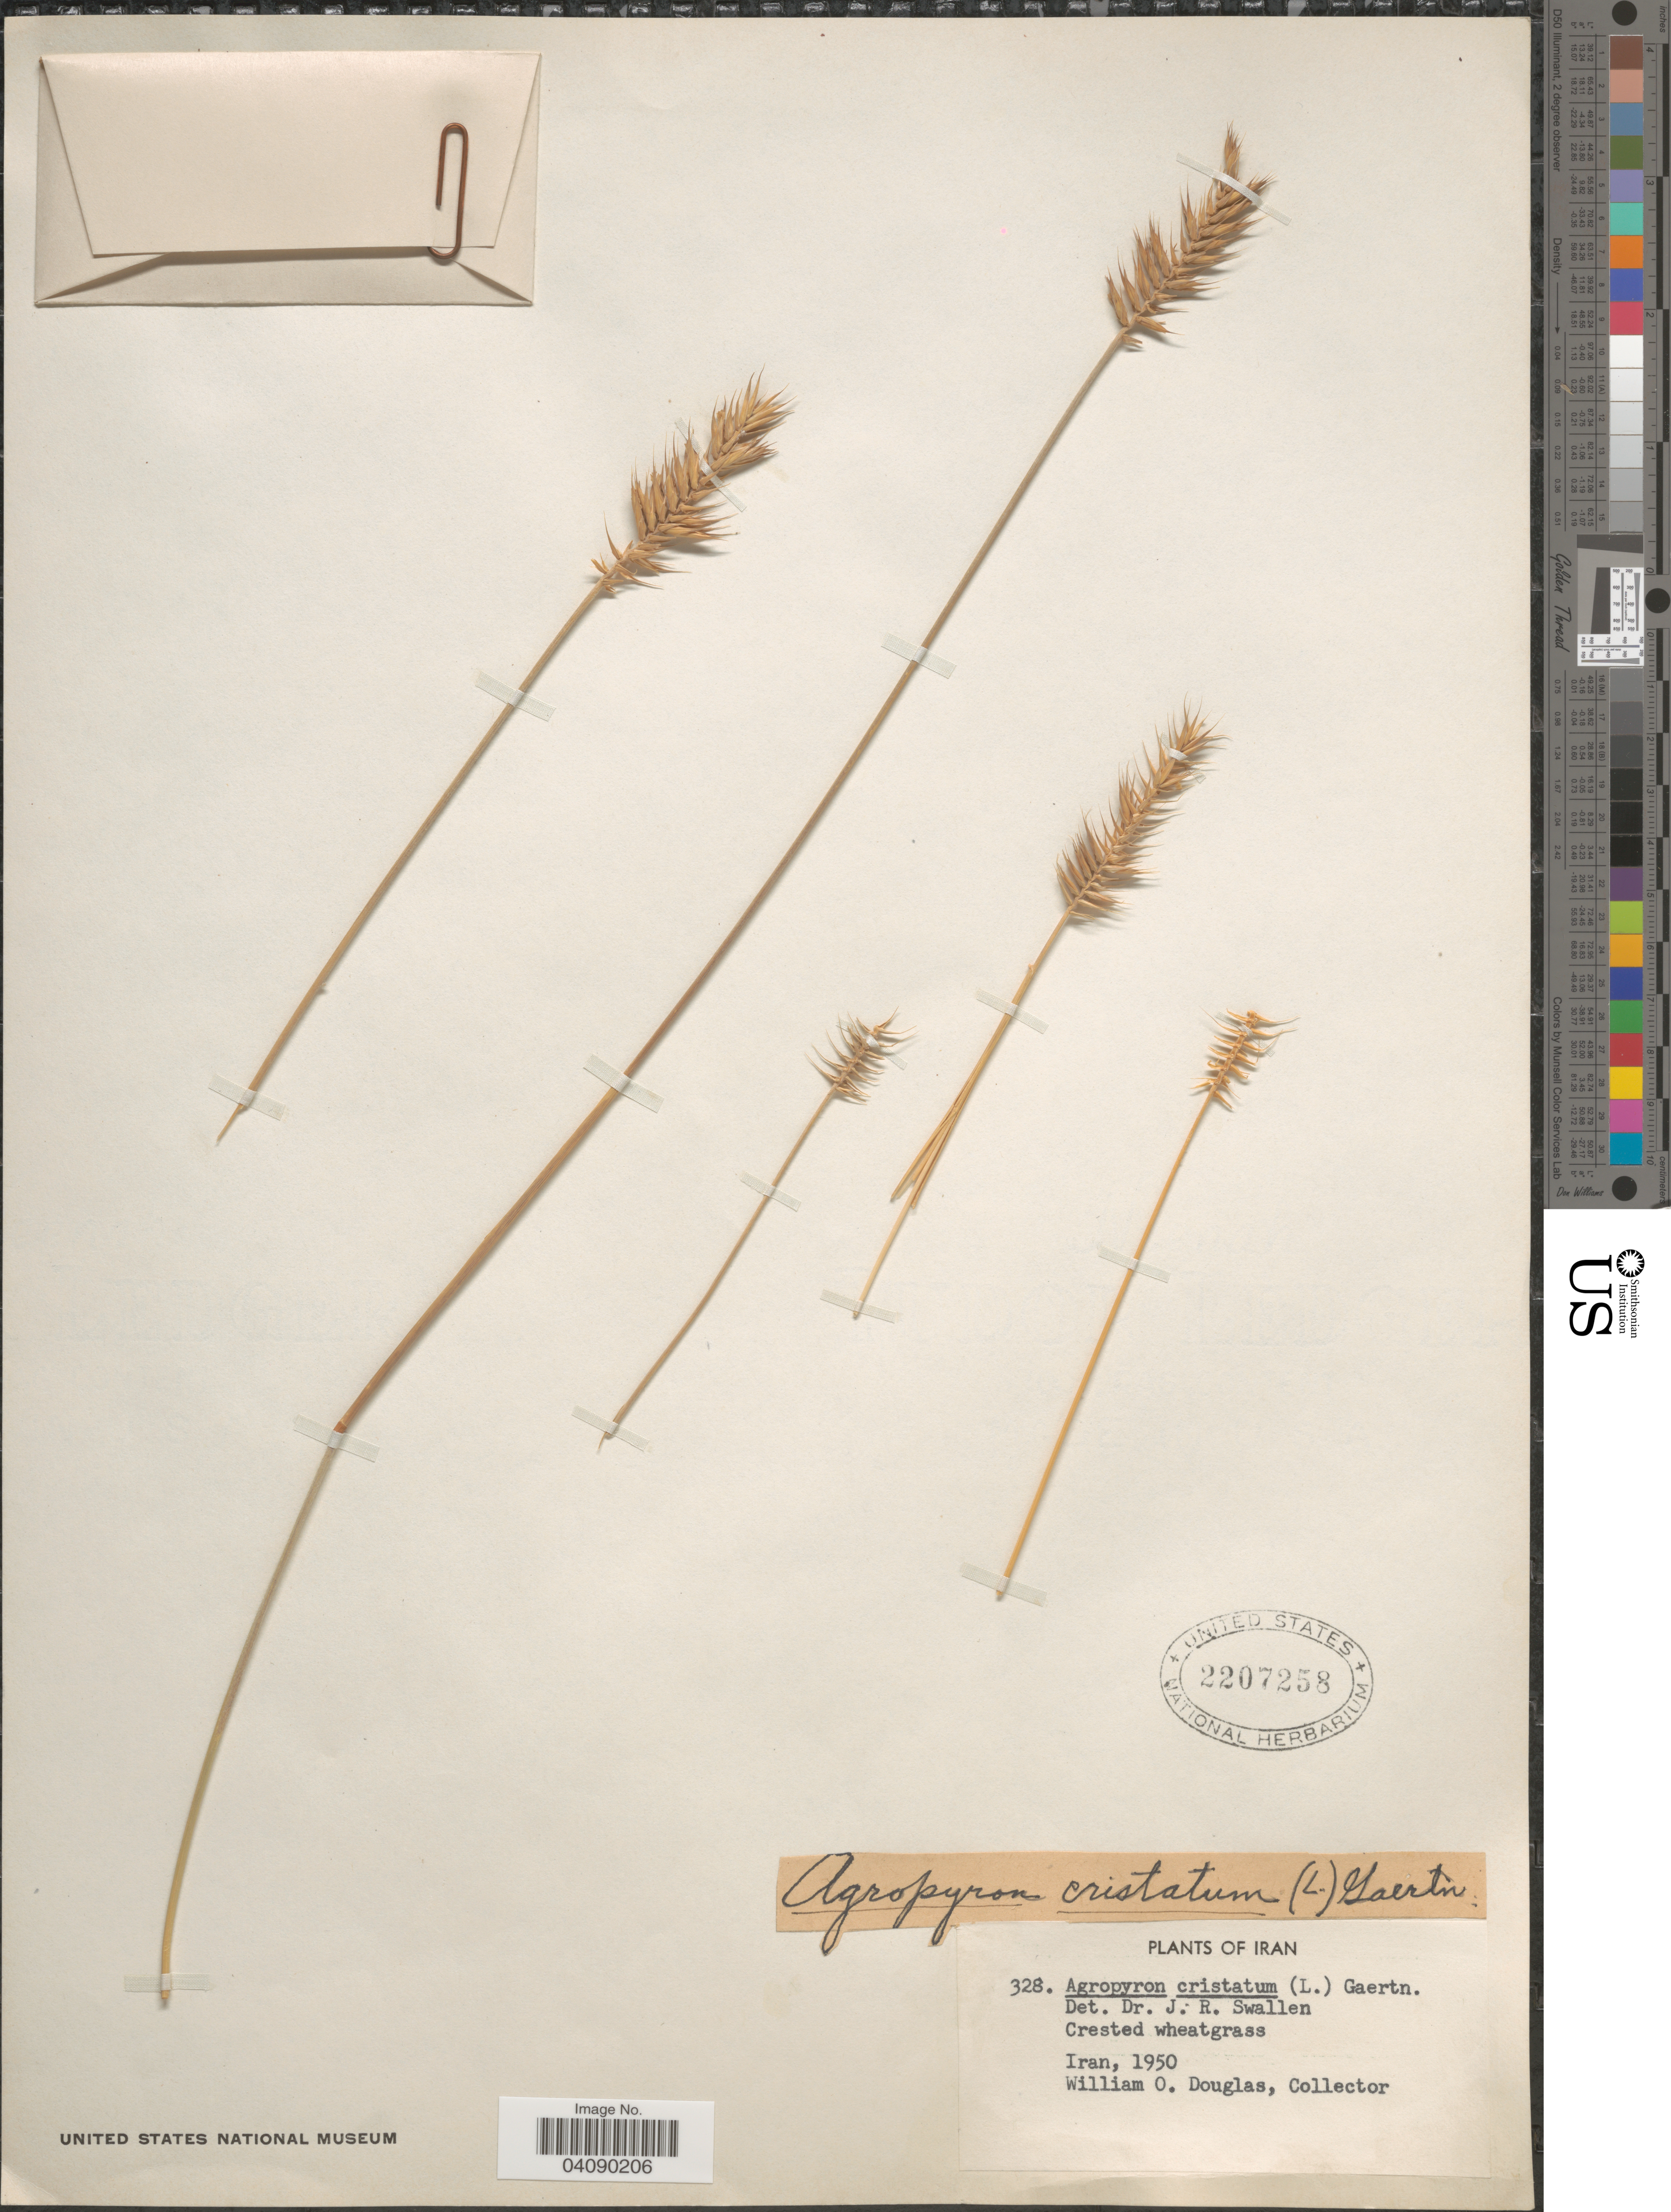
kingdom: Plantae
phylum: Tracheophyta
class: Liliopsida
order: Poales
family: Poaceae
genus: Agropyron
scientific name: Agropyron cristatum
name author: (L.) Gaertn.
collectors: W. Douglas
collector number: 328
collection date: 1950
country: Iran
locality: Crested wheatgrass.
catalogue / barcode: US 2207258